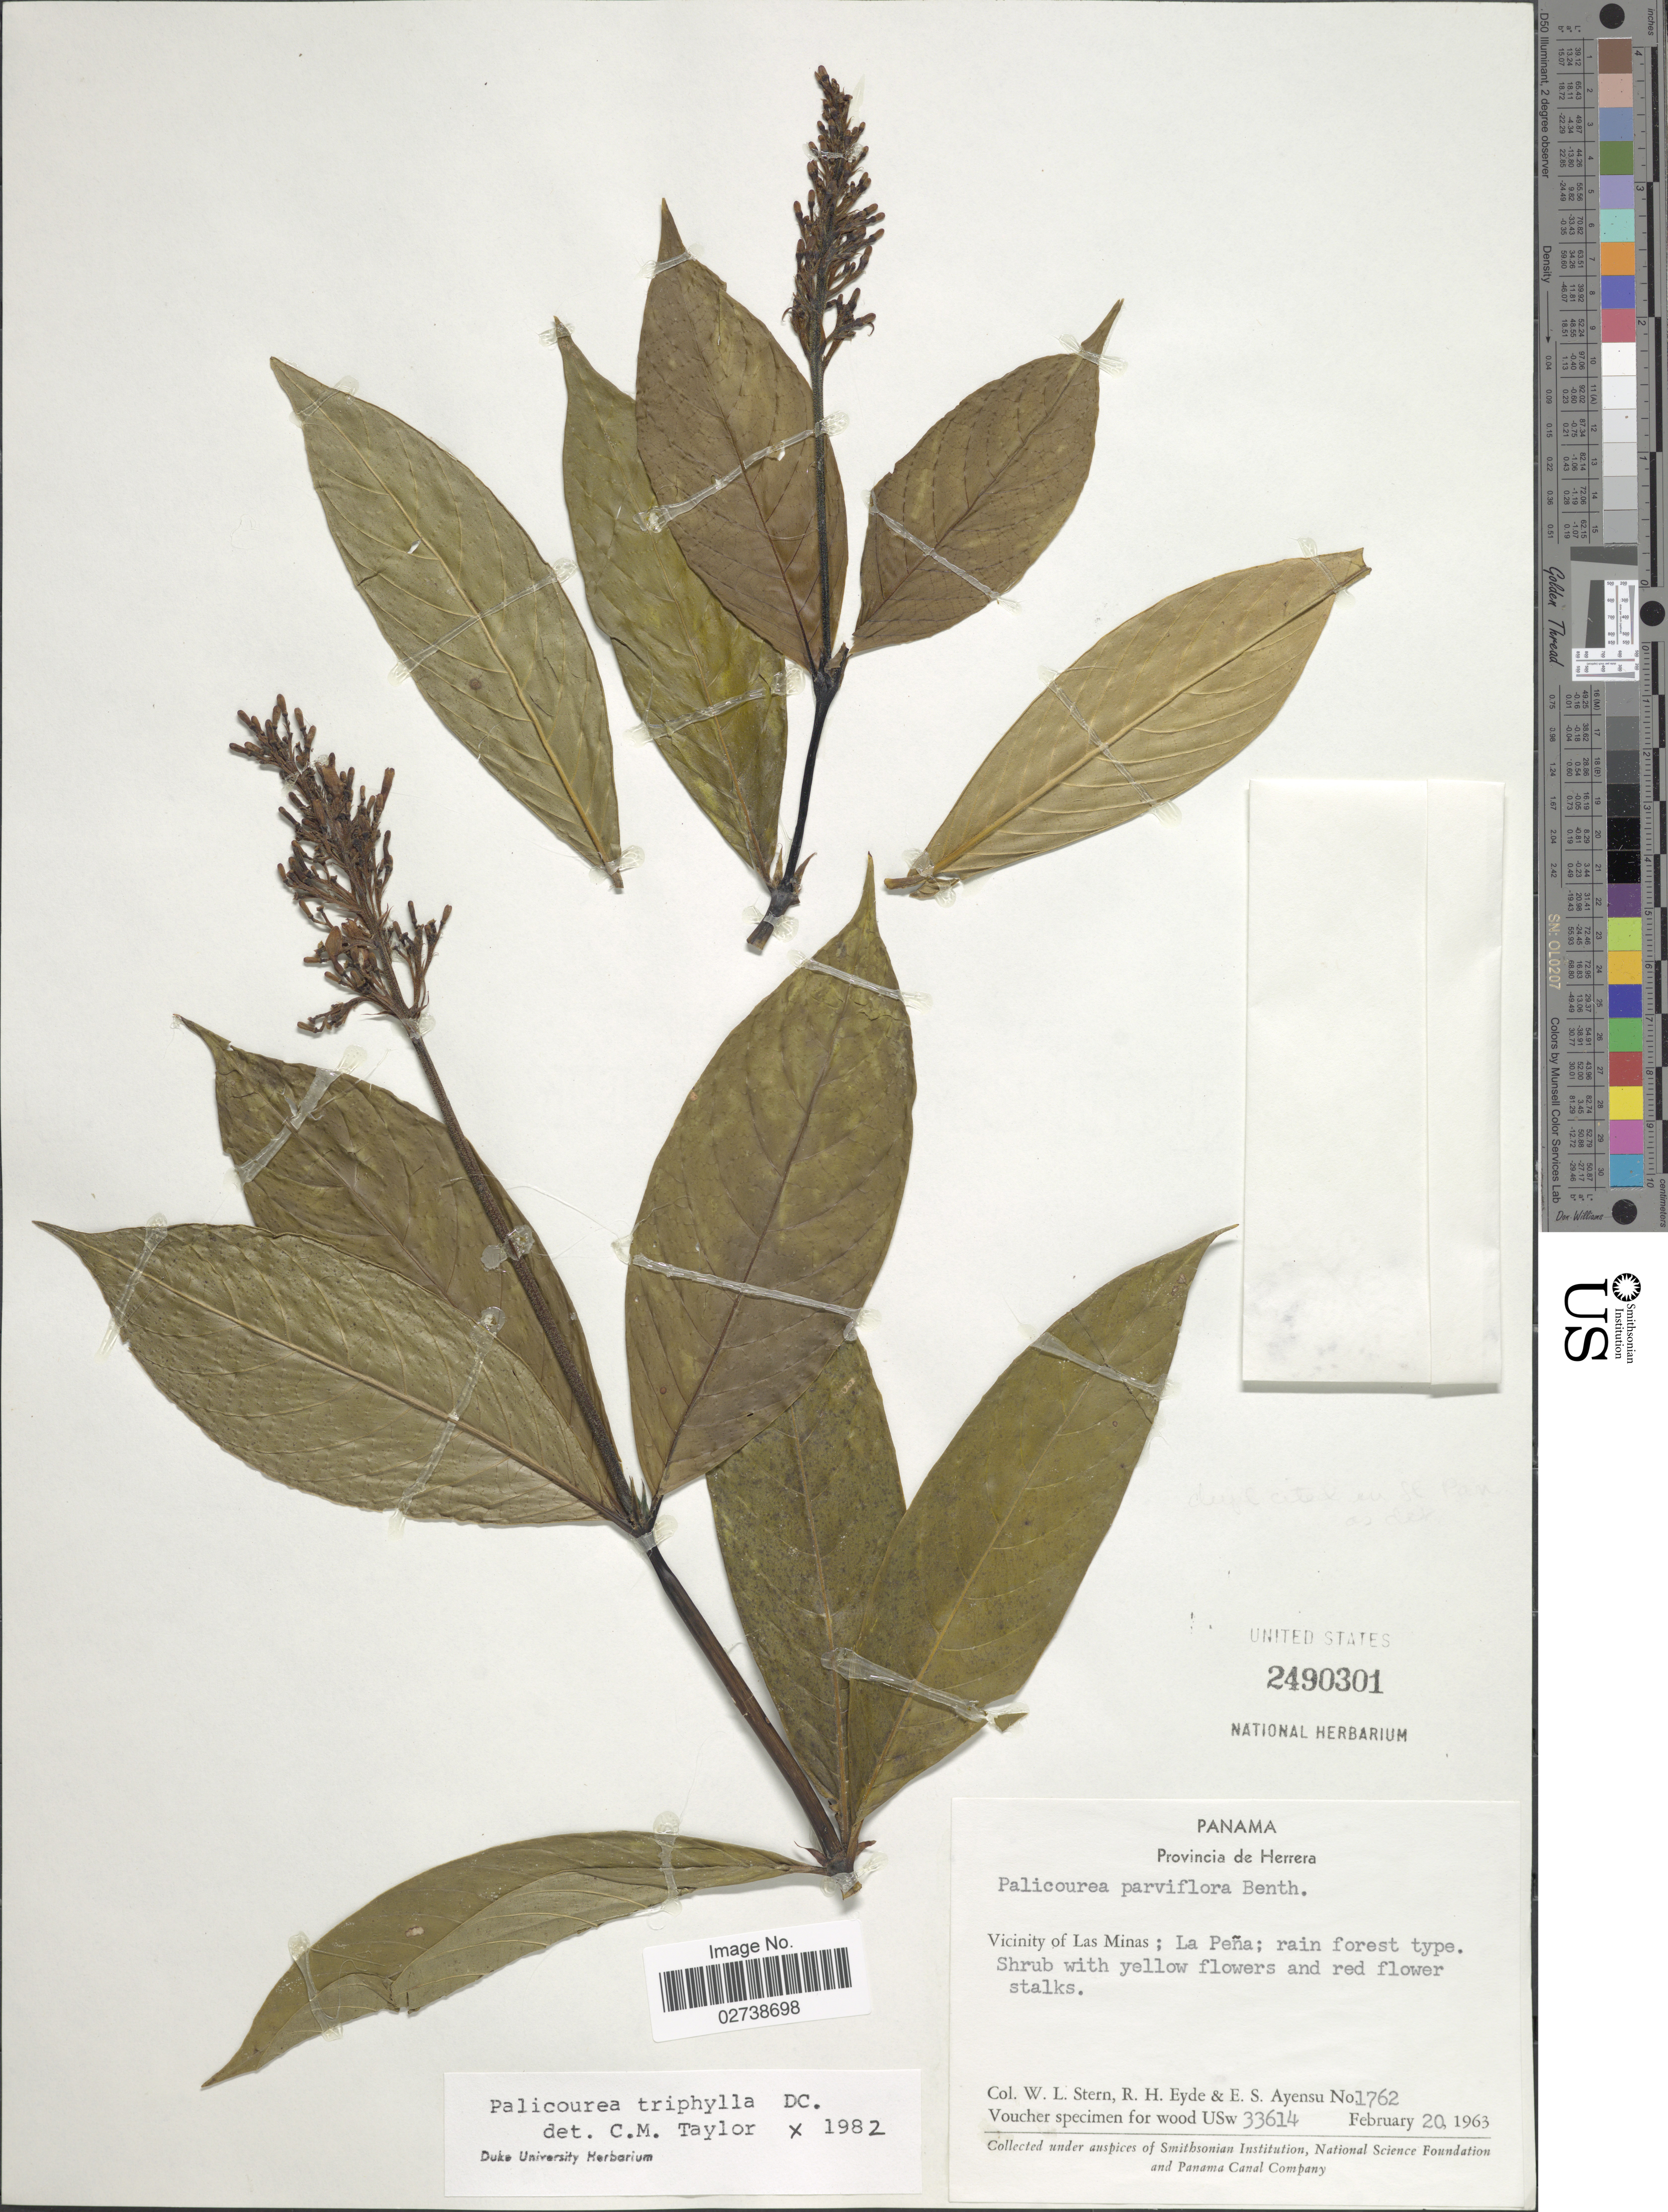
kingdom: Plantae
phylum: Tracheophyta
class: Magnoliopsida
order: Gentianales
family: Rubiaceae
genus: Palicourea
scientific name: Palicourea triphylla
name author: DC.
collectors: W. L. Stern, R. H. Eyde & E. S. Ayensu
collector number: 1762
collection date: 1963-02-20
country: Panama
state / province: Herrera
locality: Vicinity of Las Minas; La Peña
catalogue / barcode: US 2490301